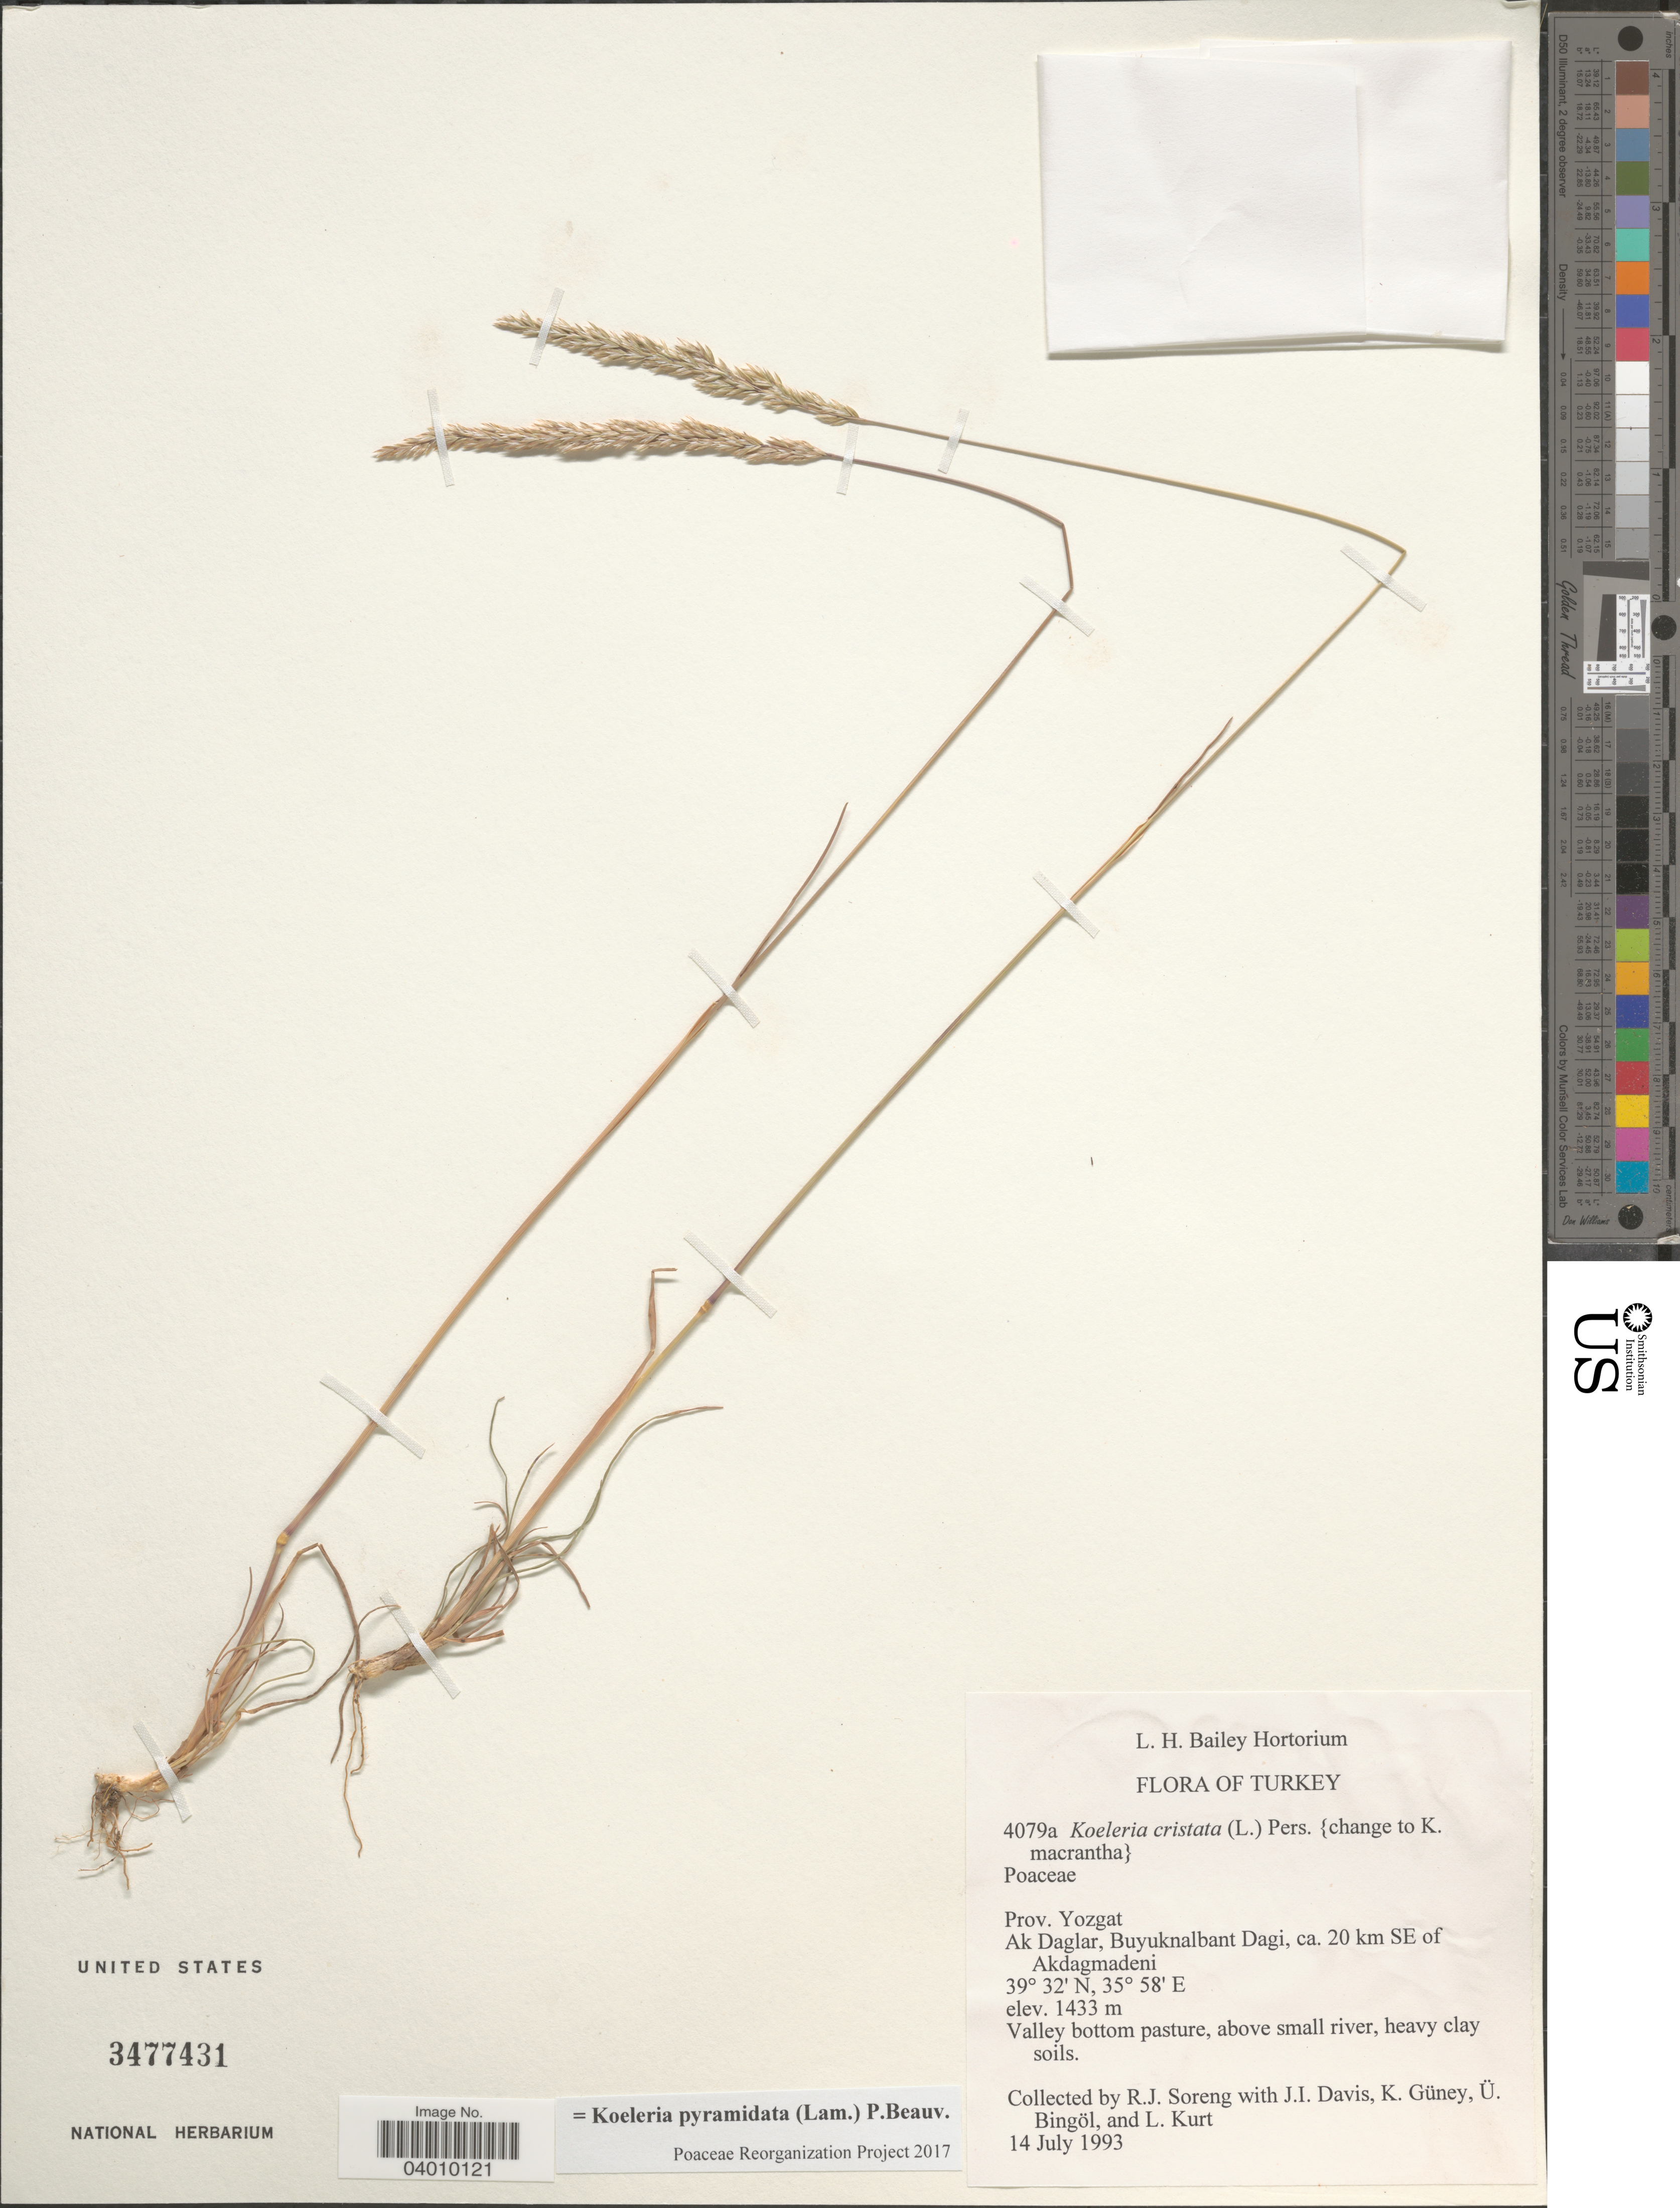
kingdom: Plantae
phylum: Tracheophyta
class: Liliopsida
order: Poales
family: Poaceae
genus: Koeleria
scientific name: Koeleria pyramidata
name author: (Lam.) P. Beauv.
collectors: R. J. Soreng, J. Davis, K. Guney, U. Bingol & L. Kurt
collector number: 4079-a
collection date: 1993-07-14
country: Turkey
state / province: Yozgat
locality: Ak Daglar, Buyuknalbant Dagi, ca. 20 km SE of Akdagmadeni. Valley bottom pasture, above small river.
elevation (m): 1433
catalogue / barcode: US 3477431